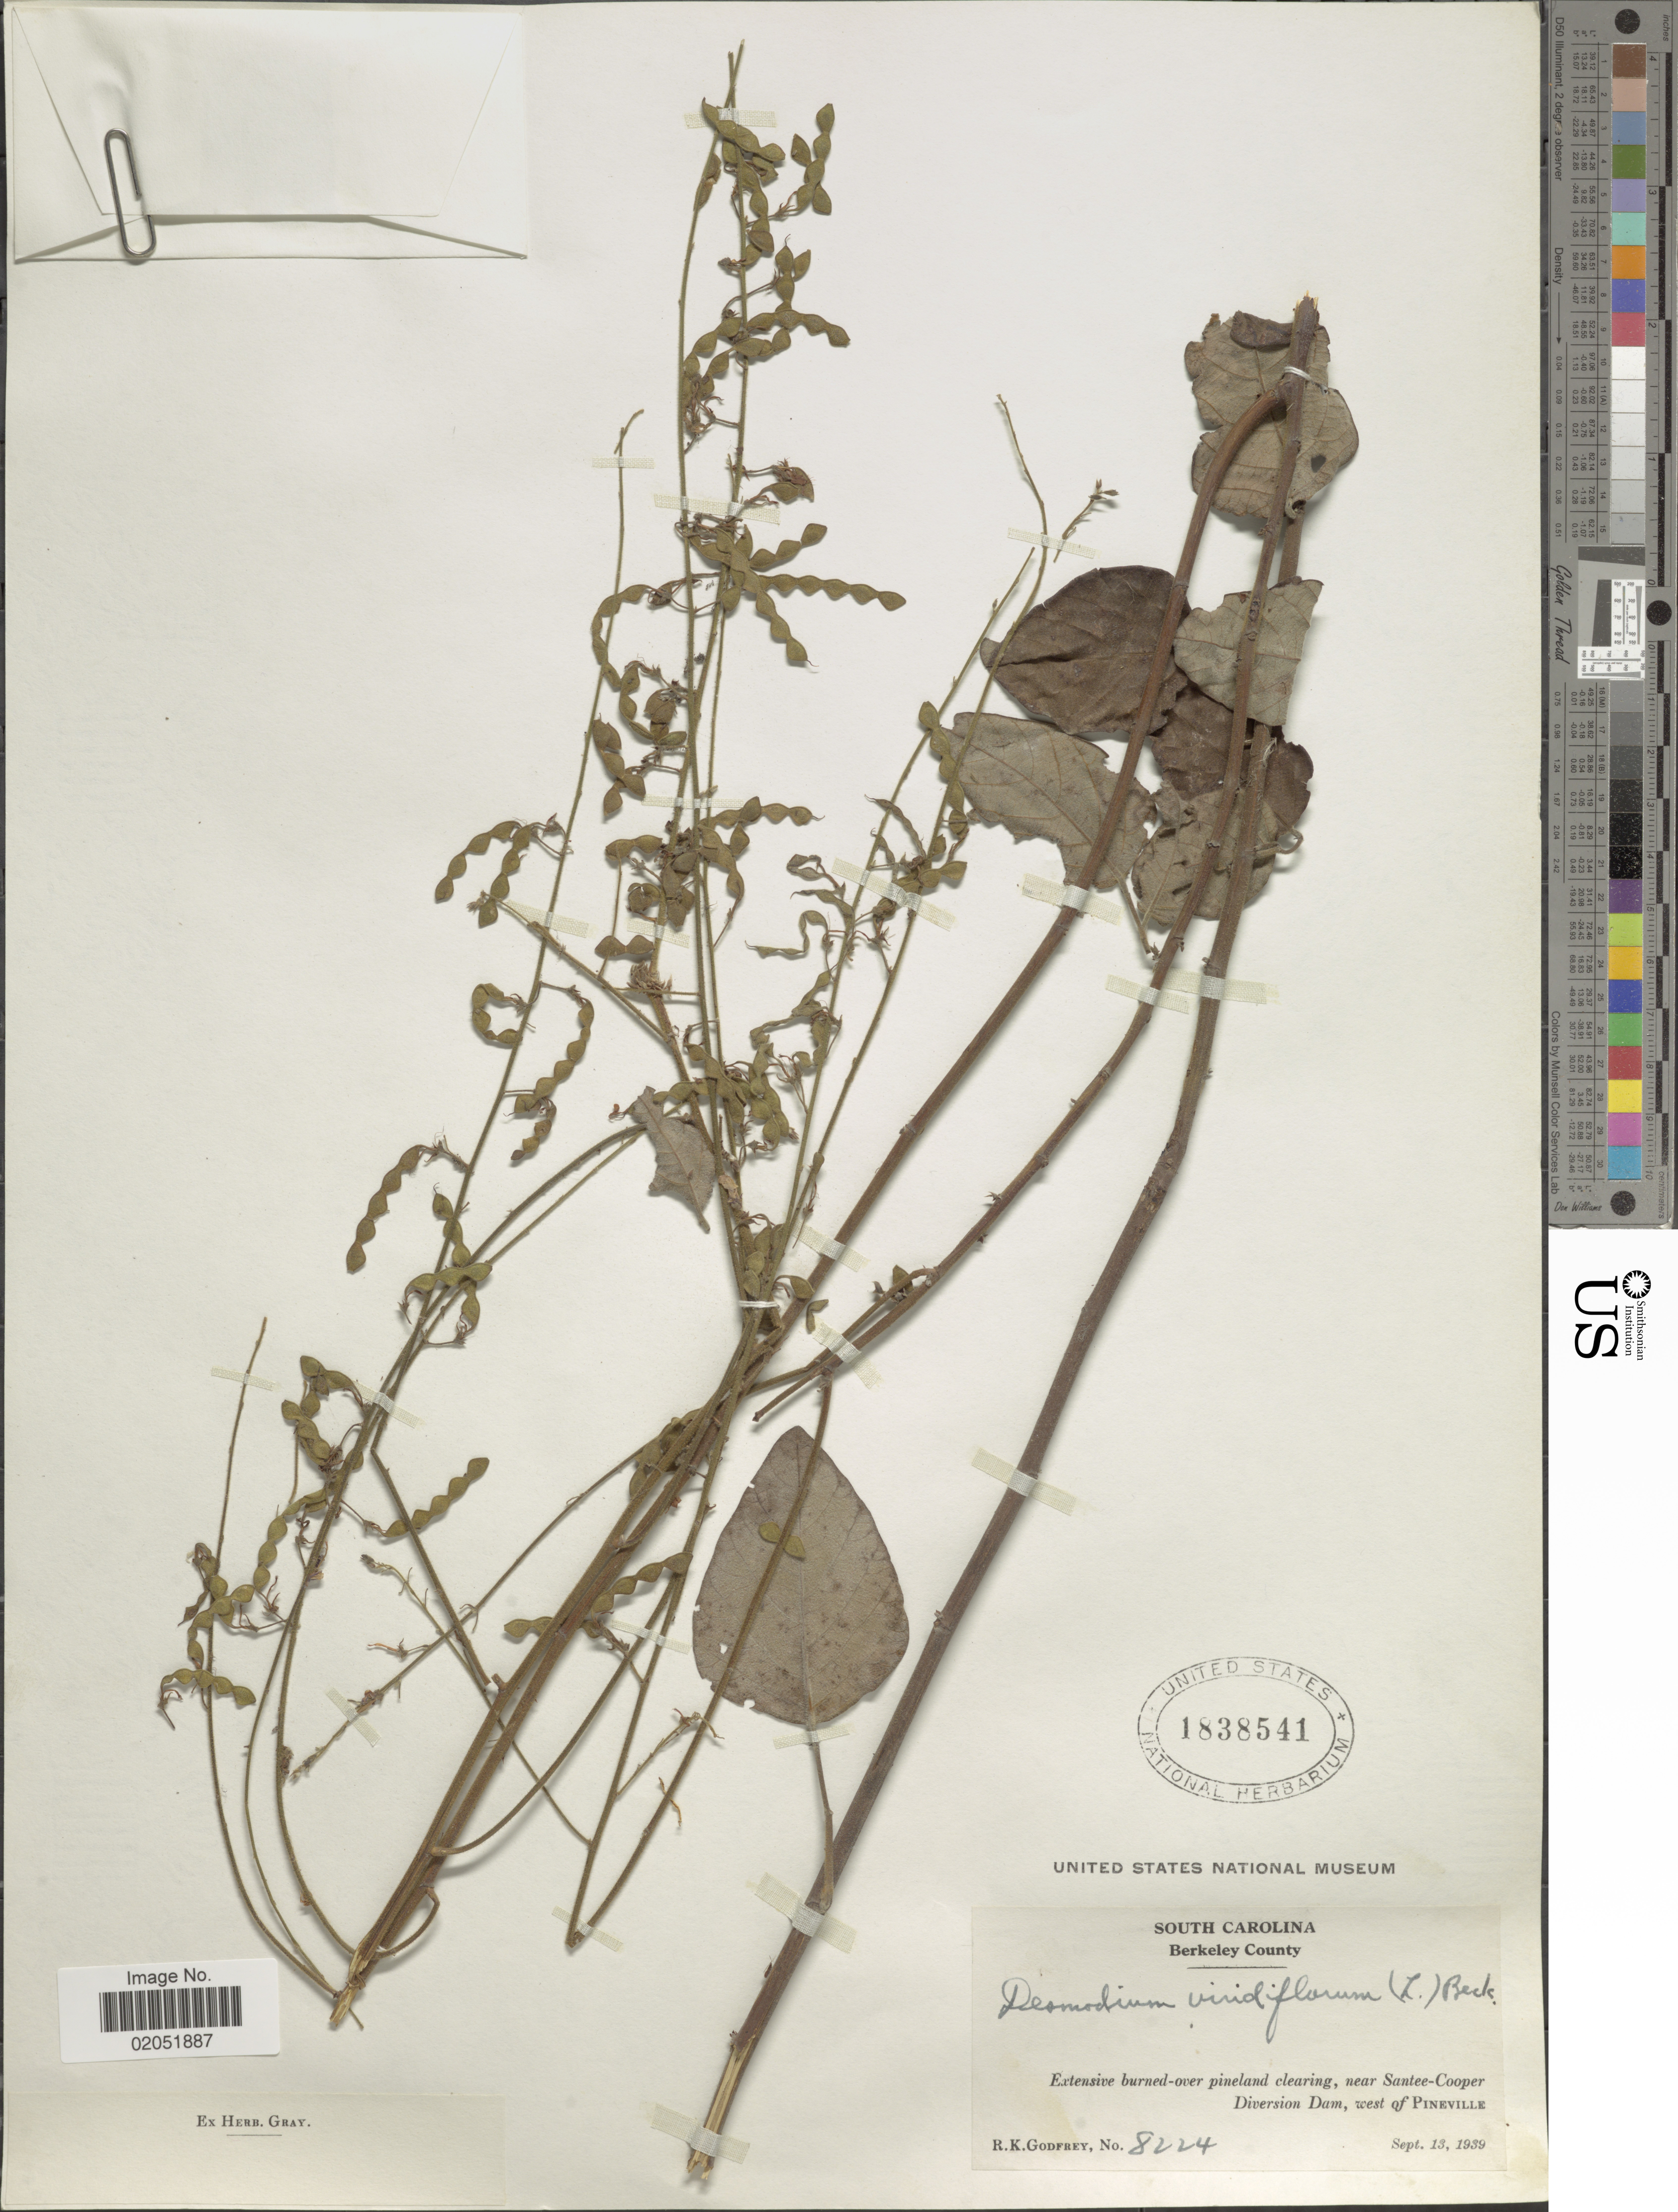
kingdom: Plantae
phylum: Tracheophyta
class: Magnoliopsida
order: Fabales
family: Fabaceae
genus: Desmodium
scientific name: Desmodium viridiflorum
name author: (L.) DC.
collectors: R. K. Godfrey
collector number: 8224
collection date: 1939-09-13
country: United States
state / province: South Carolina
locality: South Carolina, Berkeley County, Extensive burned-over pineland clearing, near Santee-Cooper, Diversion dam, west of Pineville.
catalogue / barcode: US 1838541